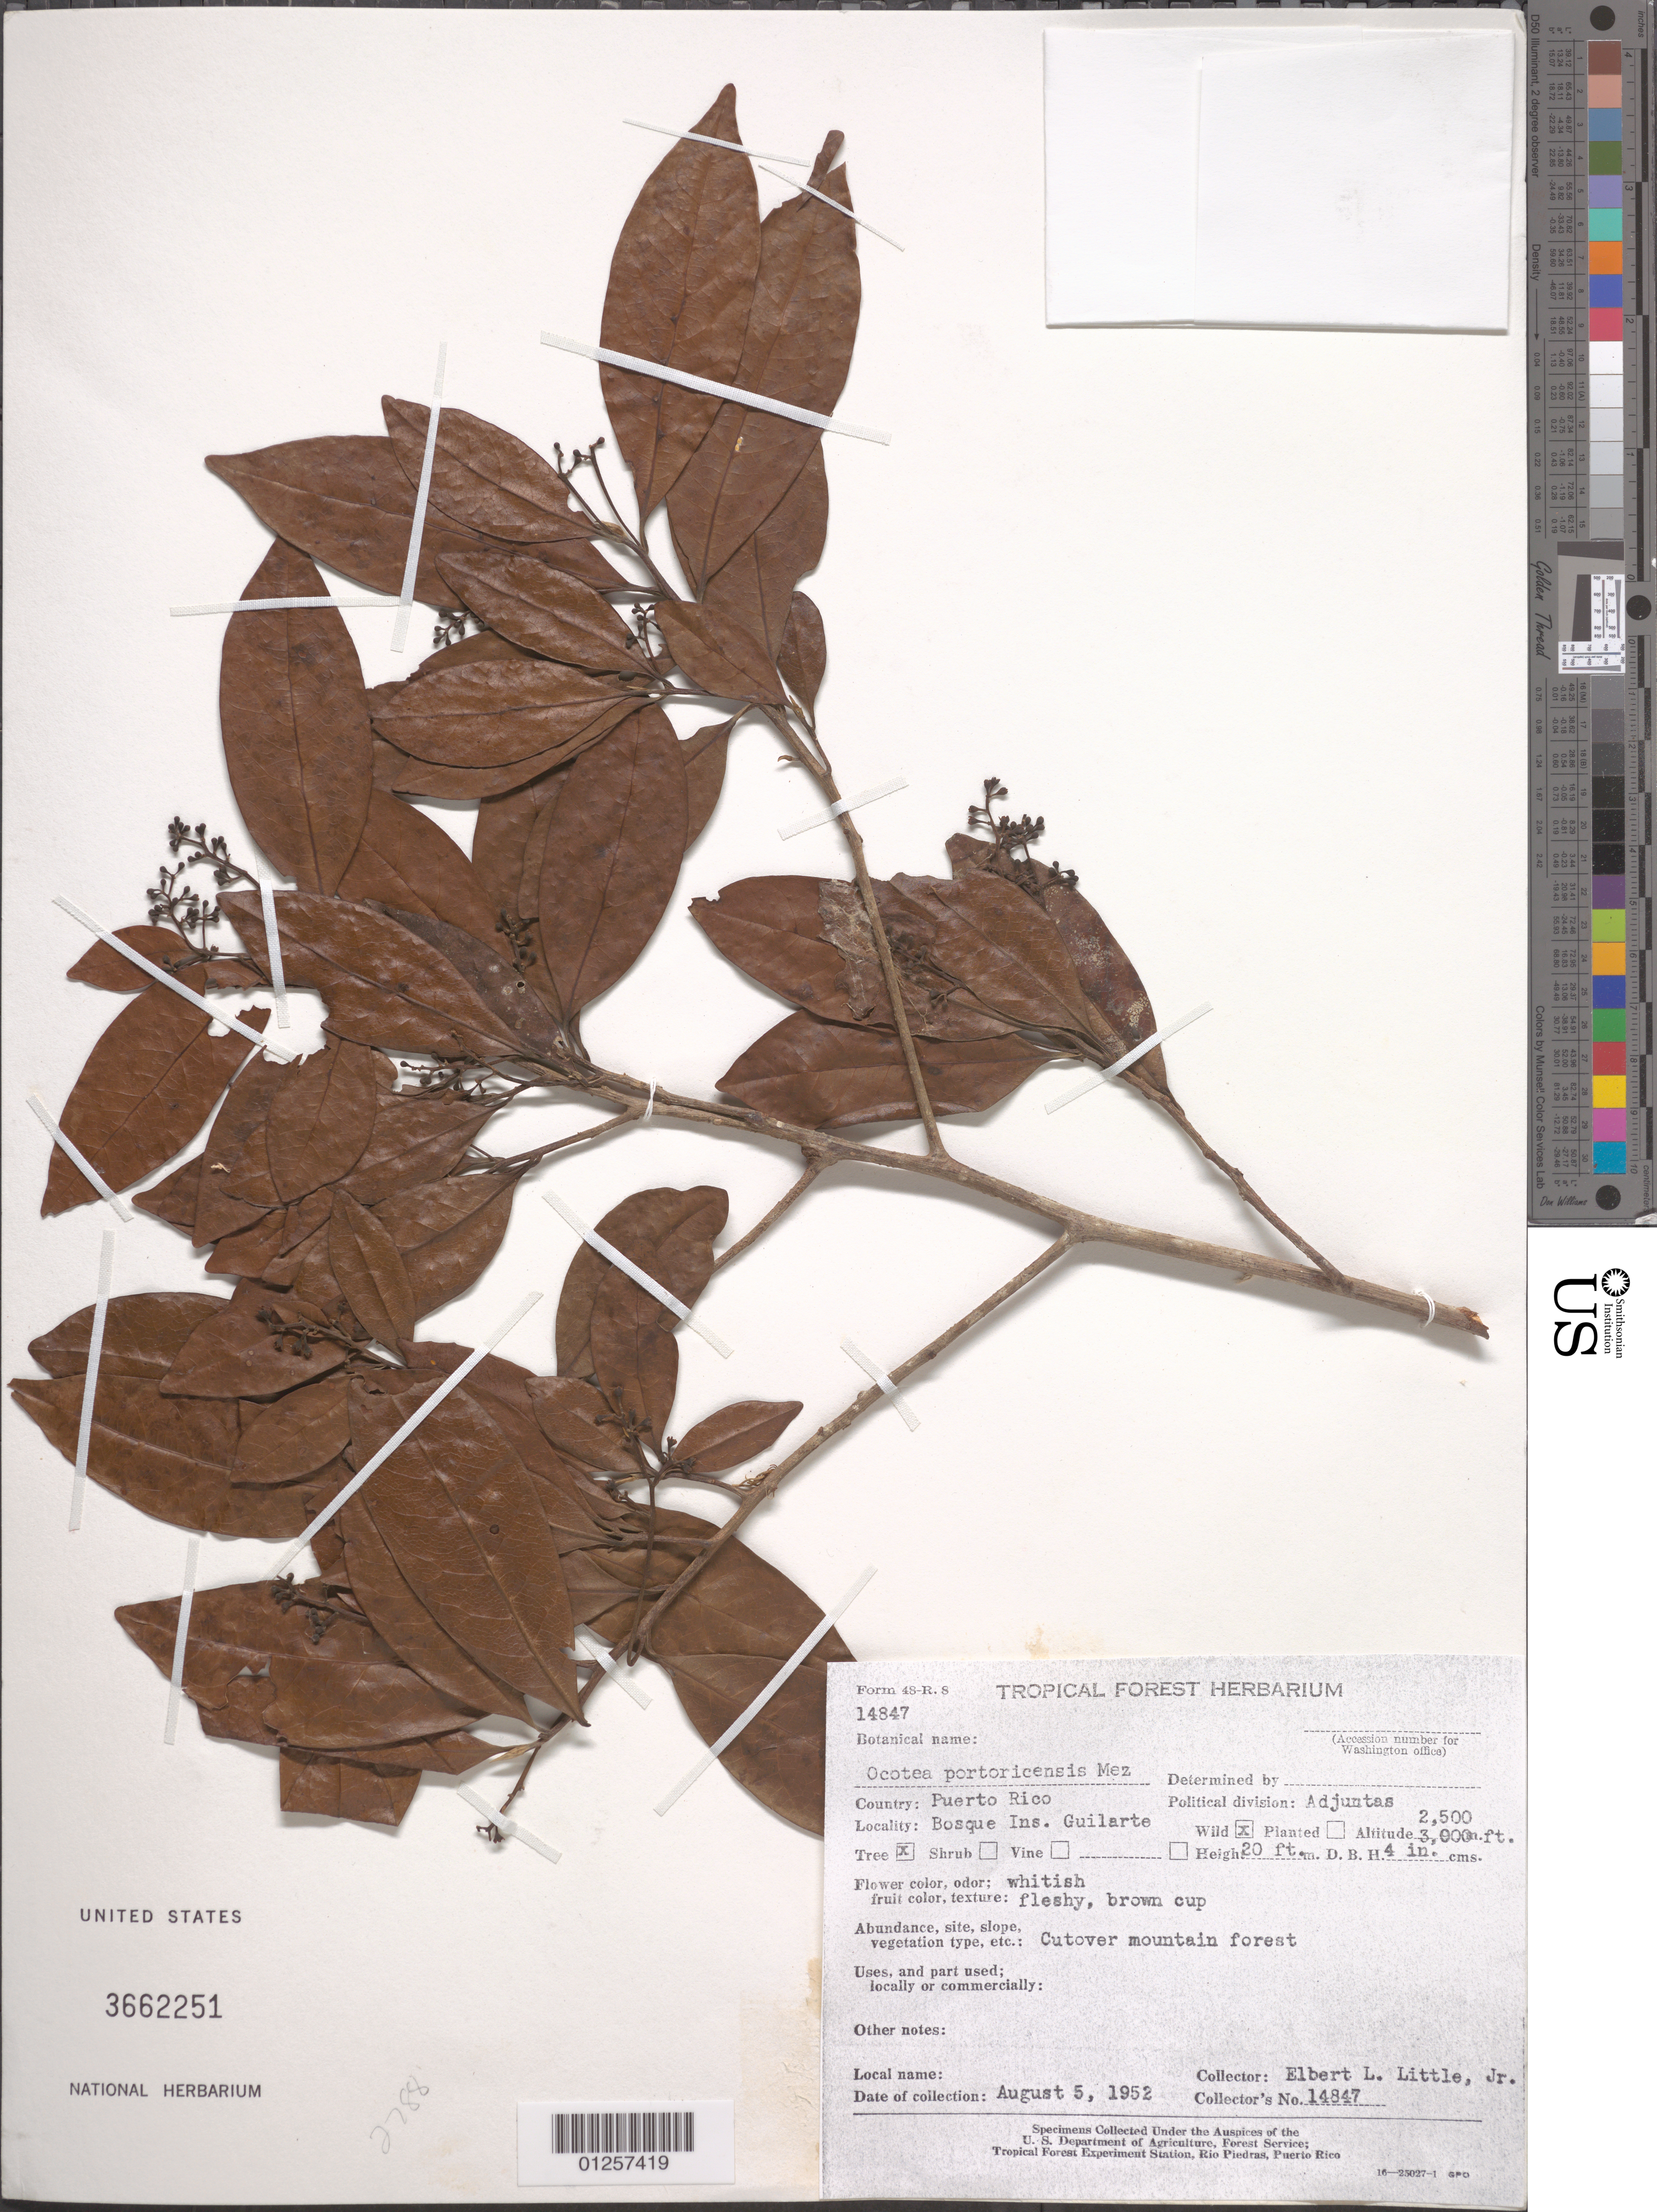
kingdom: Plantae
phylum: Tracheophyta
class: Magnoliopsida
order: Laurales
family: Lauraceae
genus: Ocotea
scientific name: Ocotea portoricensis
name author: Mez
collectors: E. L. Little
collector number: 14847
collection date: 1952-08-05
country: Puerto Rico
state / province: Adjuntas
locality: Bosque Ins. Guilarte.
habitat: Cutover mountain forest.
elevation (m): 762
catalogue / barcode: US 3662251